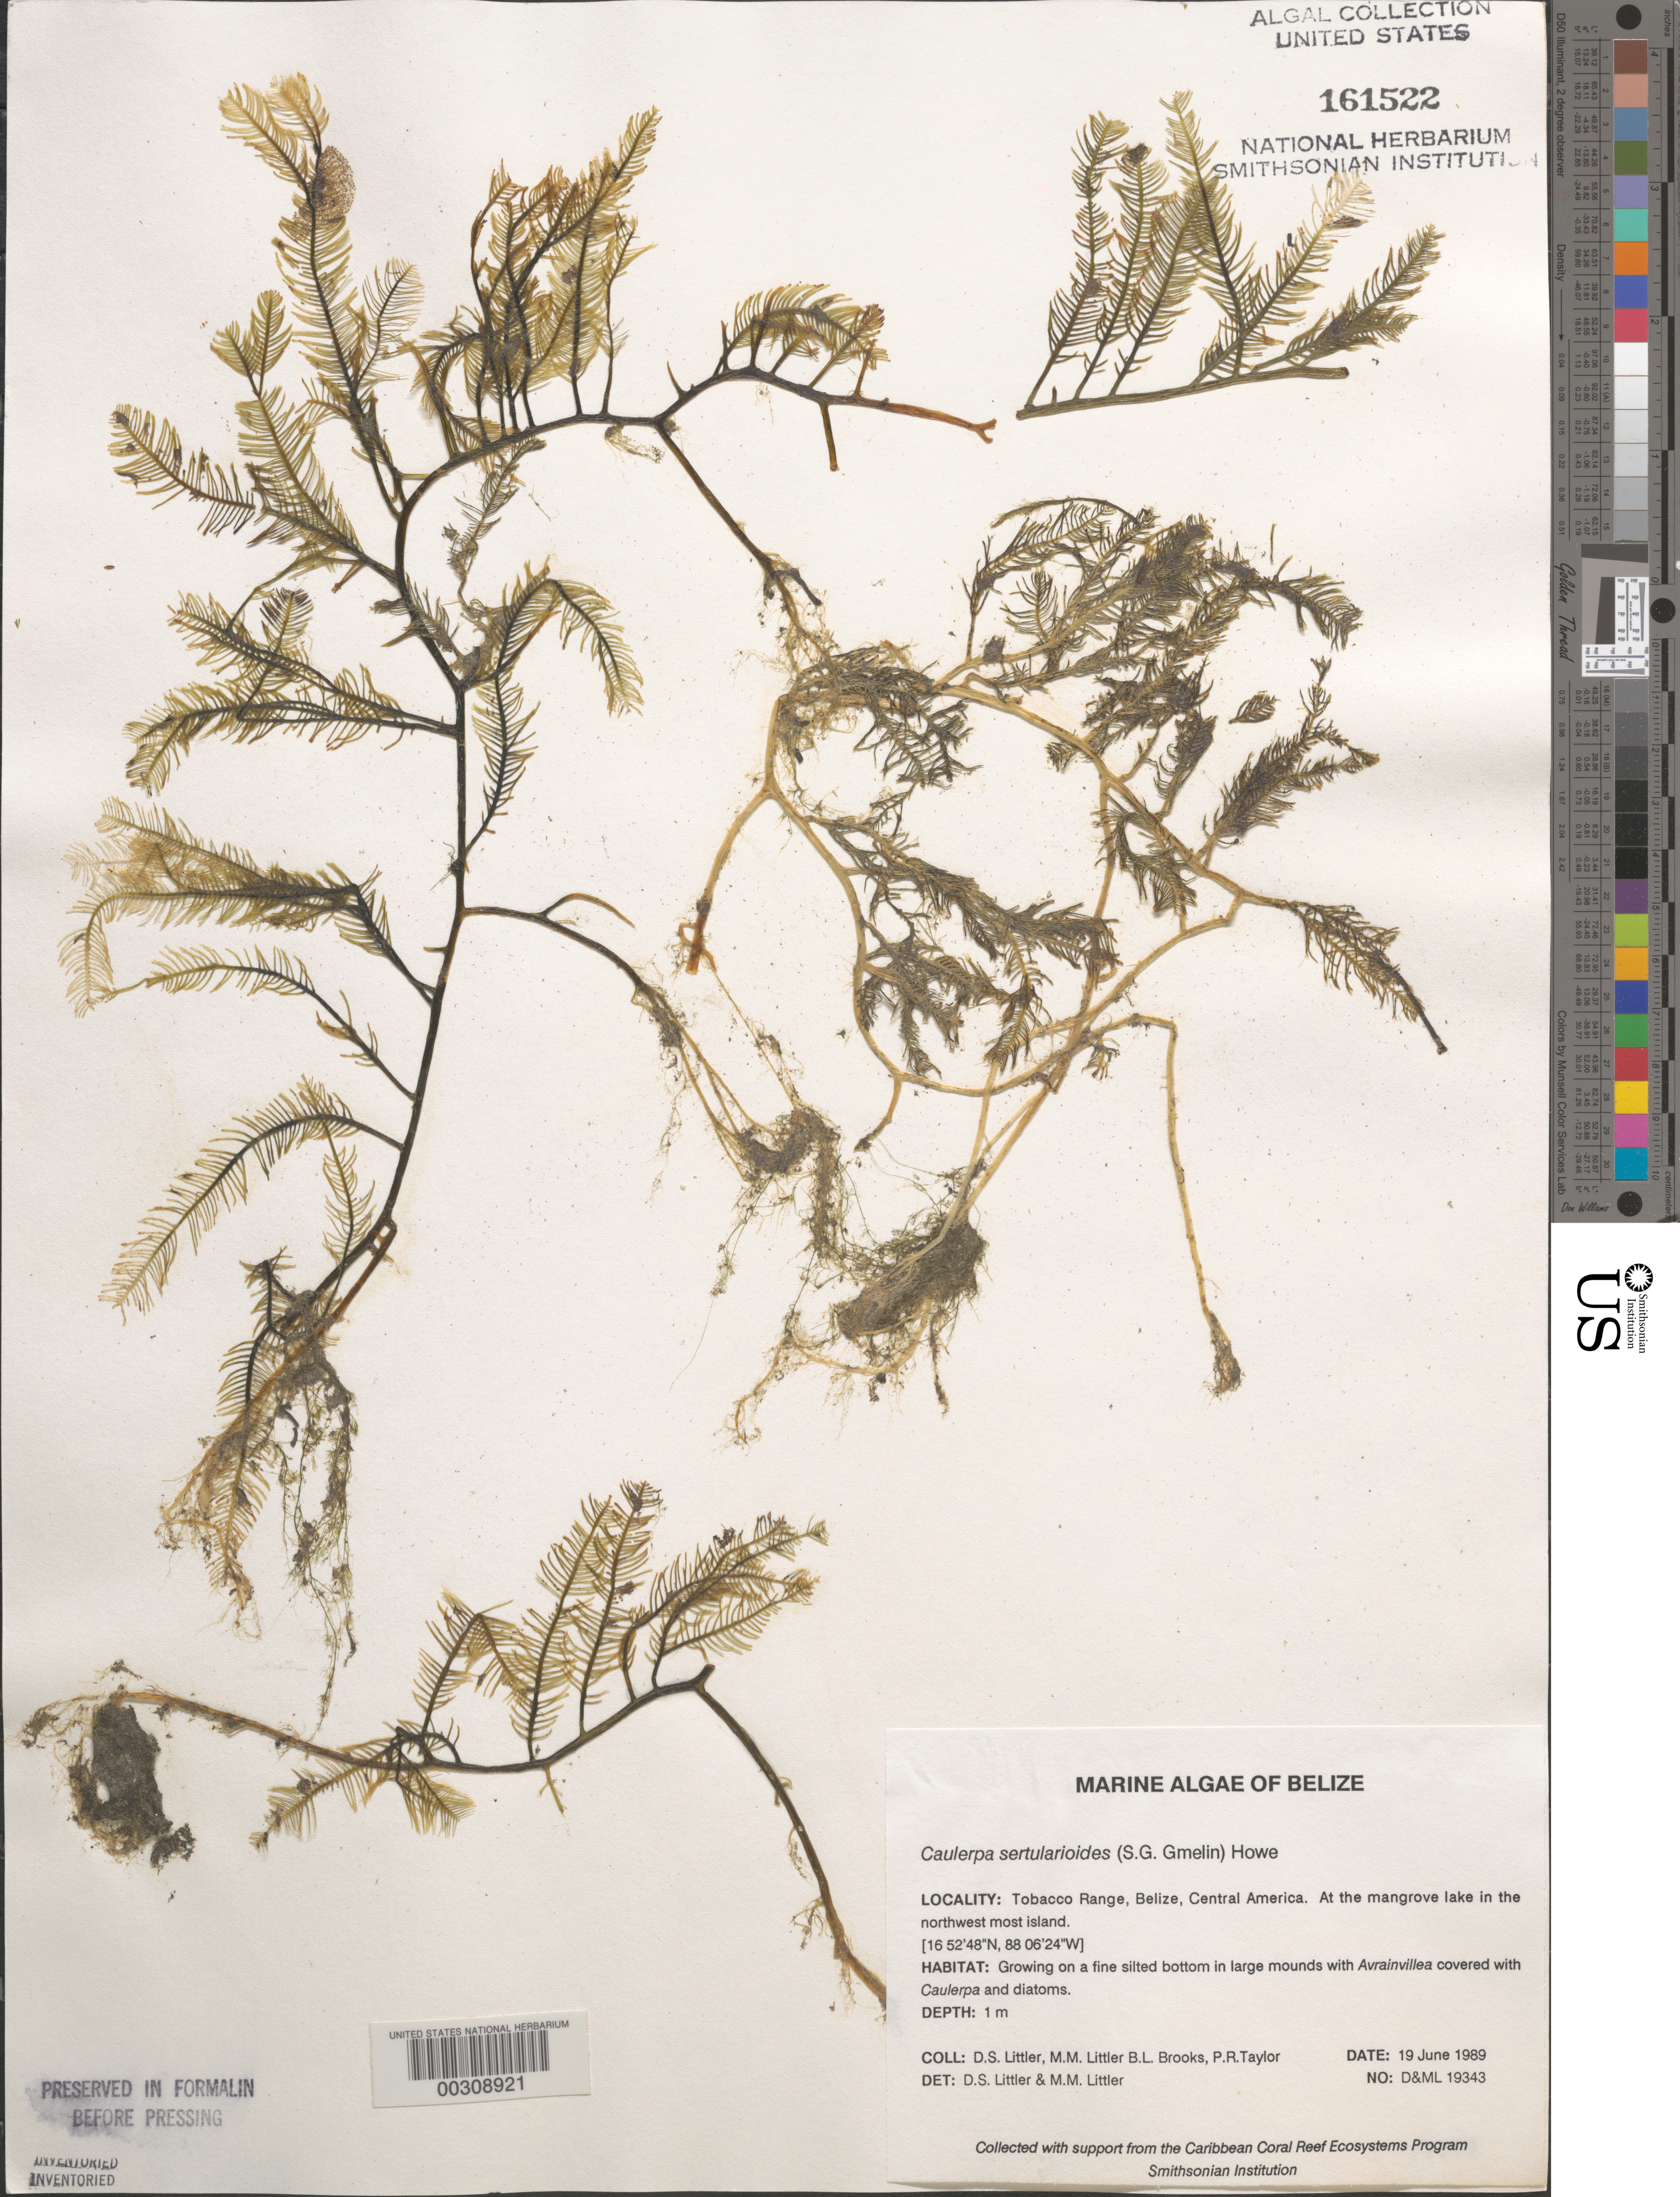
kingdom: Plantae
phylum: Chlorophyta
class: Ulvophyceae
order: Bryopsidales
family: Caulerpaceae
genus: Caulerpa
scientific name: Caulerpa sertularioides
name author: (S.G. Gmel.) M. Howe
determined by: Littler, D. S.; Littler, M. M.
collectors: D. S. Littler, M. M. Littler, B. Brooks & P. R. Taylor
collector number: D&ML 19343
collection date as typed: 19 Jun 1989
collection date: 1989-06-19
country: Belize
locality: Tobacco Range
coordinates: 16 52' 48" N, 88 06' 24" W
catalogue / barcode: US 161522